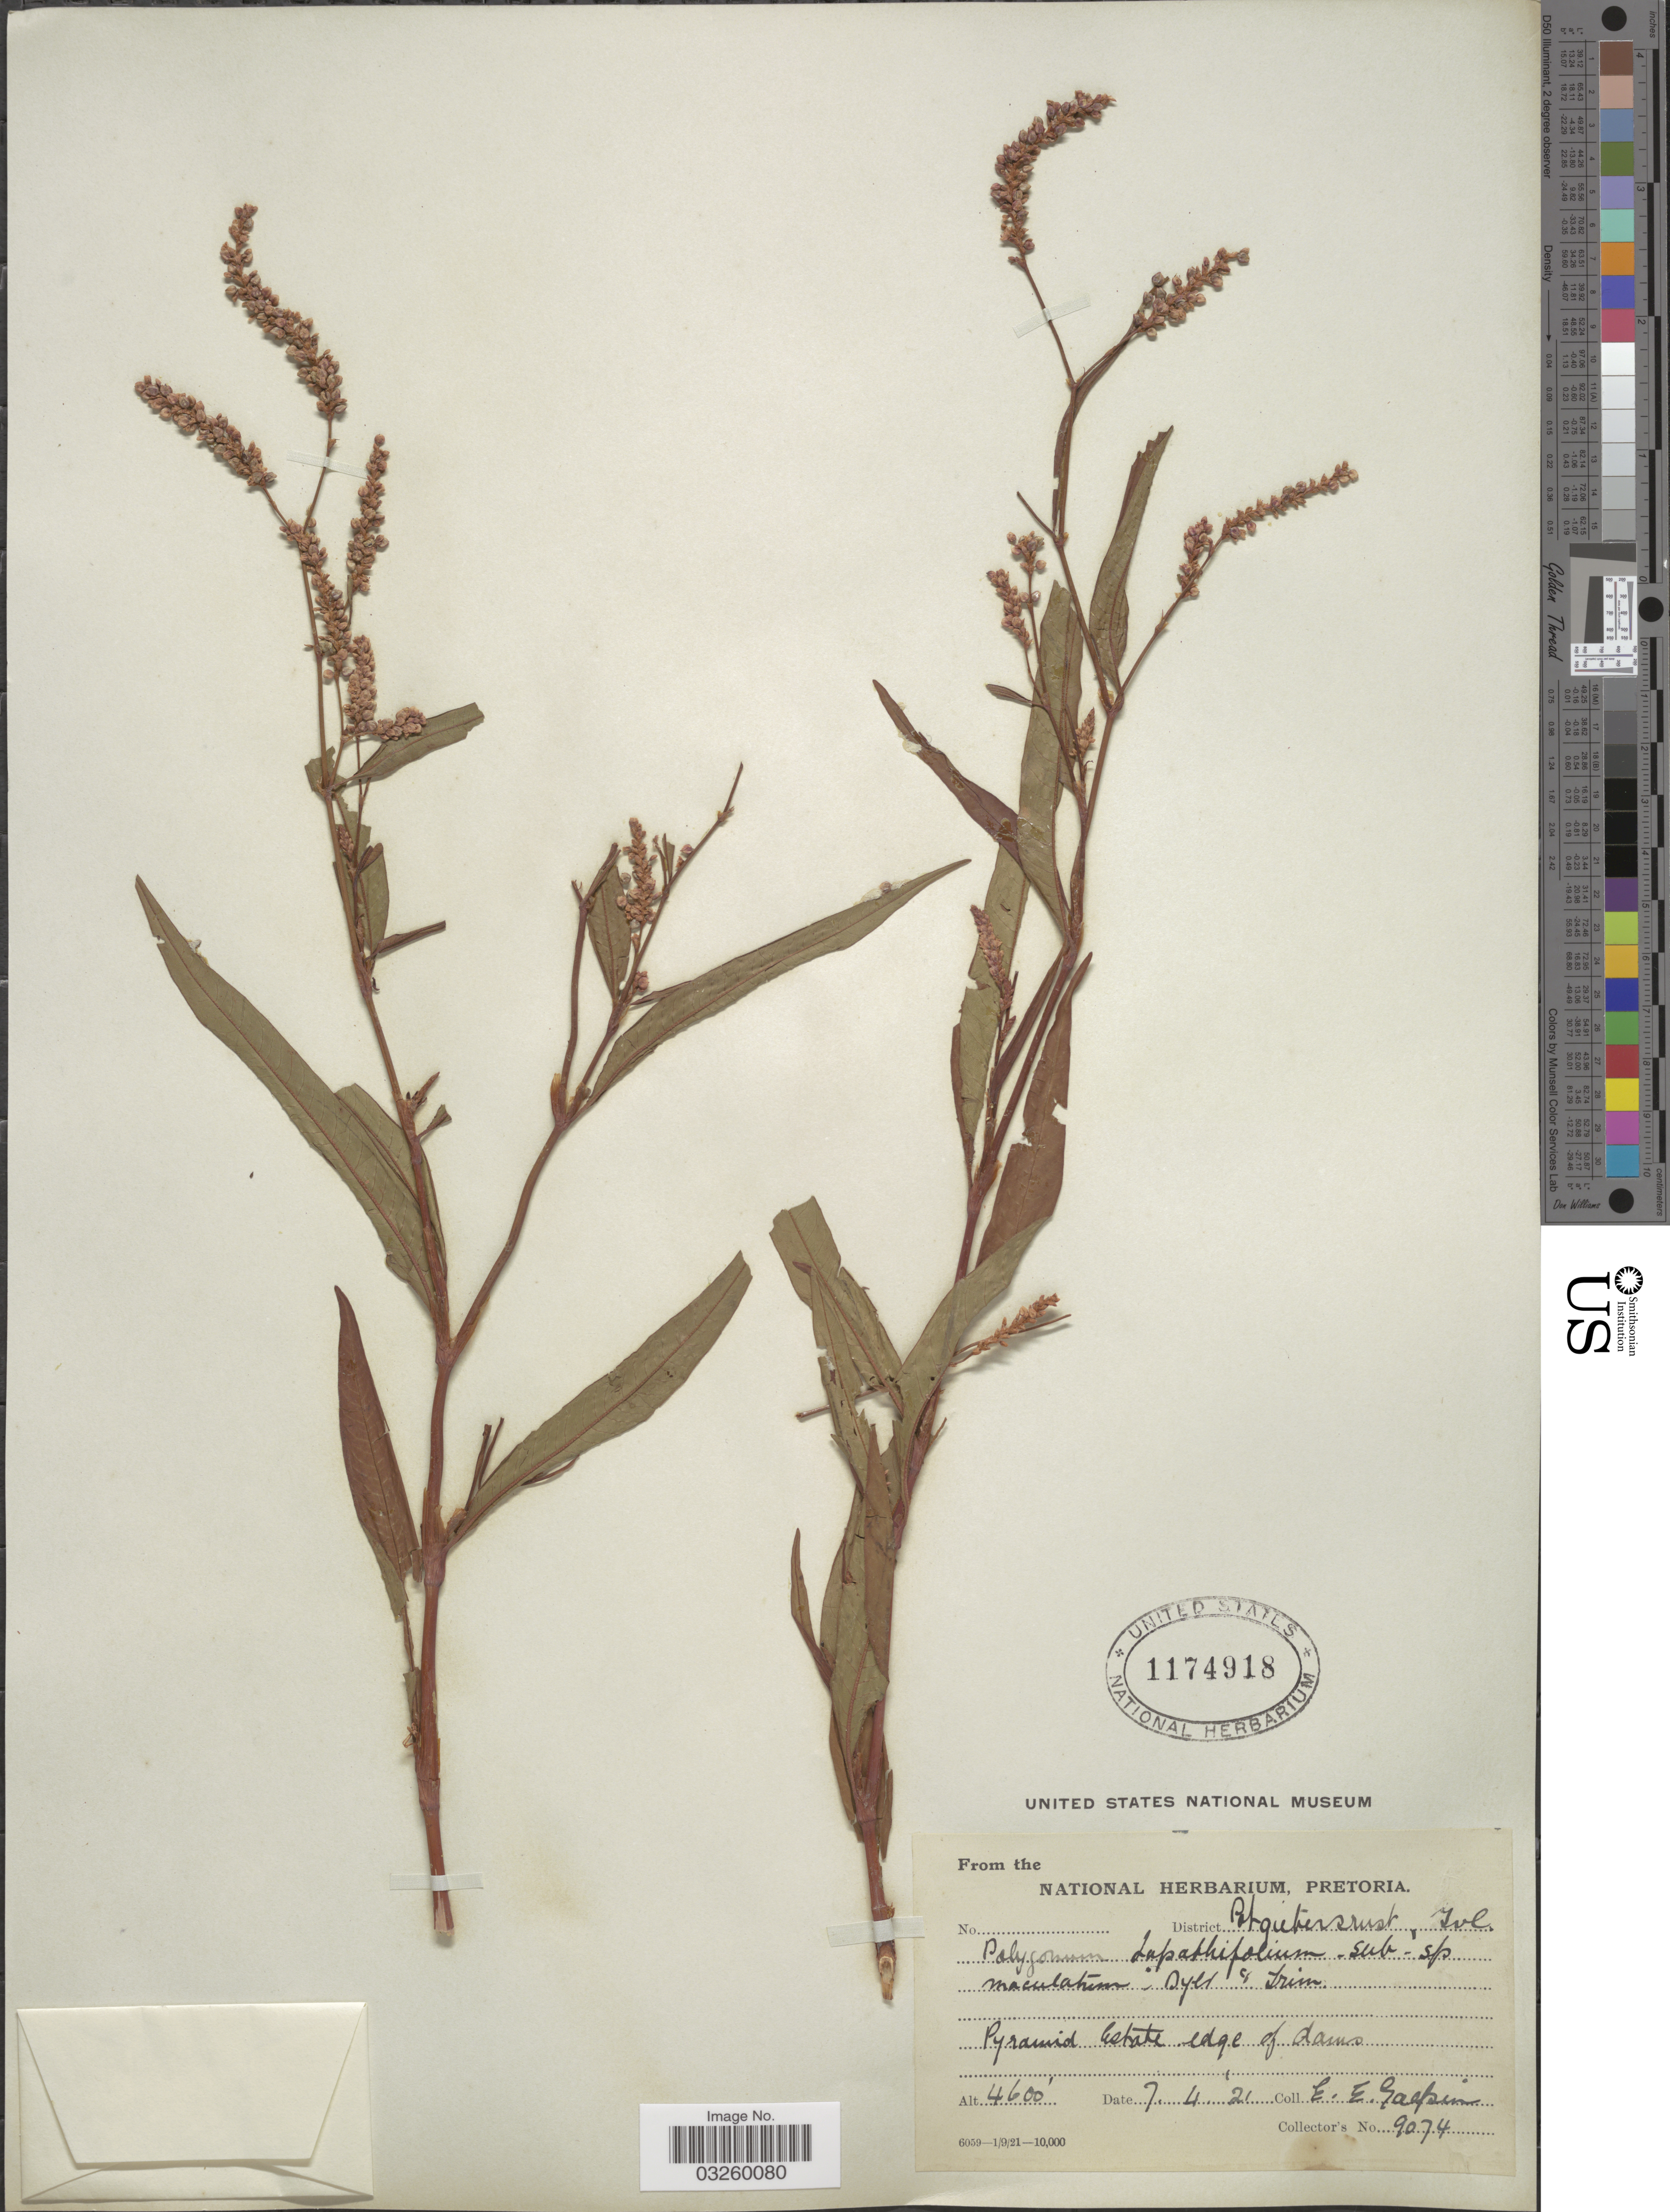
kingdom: Plantae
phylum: Tracheophyta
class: Magnoliopsida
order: Caryophyllales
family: Polygonaceae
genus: Polygonum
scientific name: Polygonum lapathifolium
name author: L.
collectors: E. Galpin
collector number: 9074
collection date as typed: Transcribed d/m/y: 7/4/21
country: South Africa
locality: District Potgietersrust, Tvl. Pyramid Estate edge of dams.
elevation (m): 1402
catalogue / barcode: US 1174918